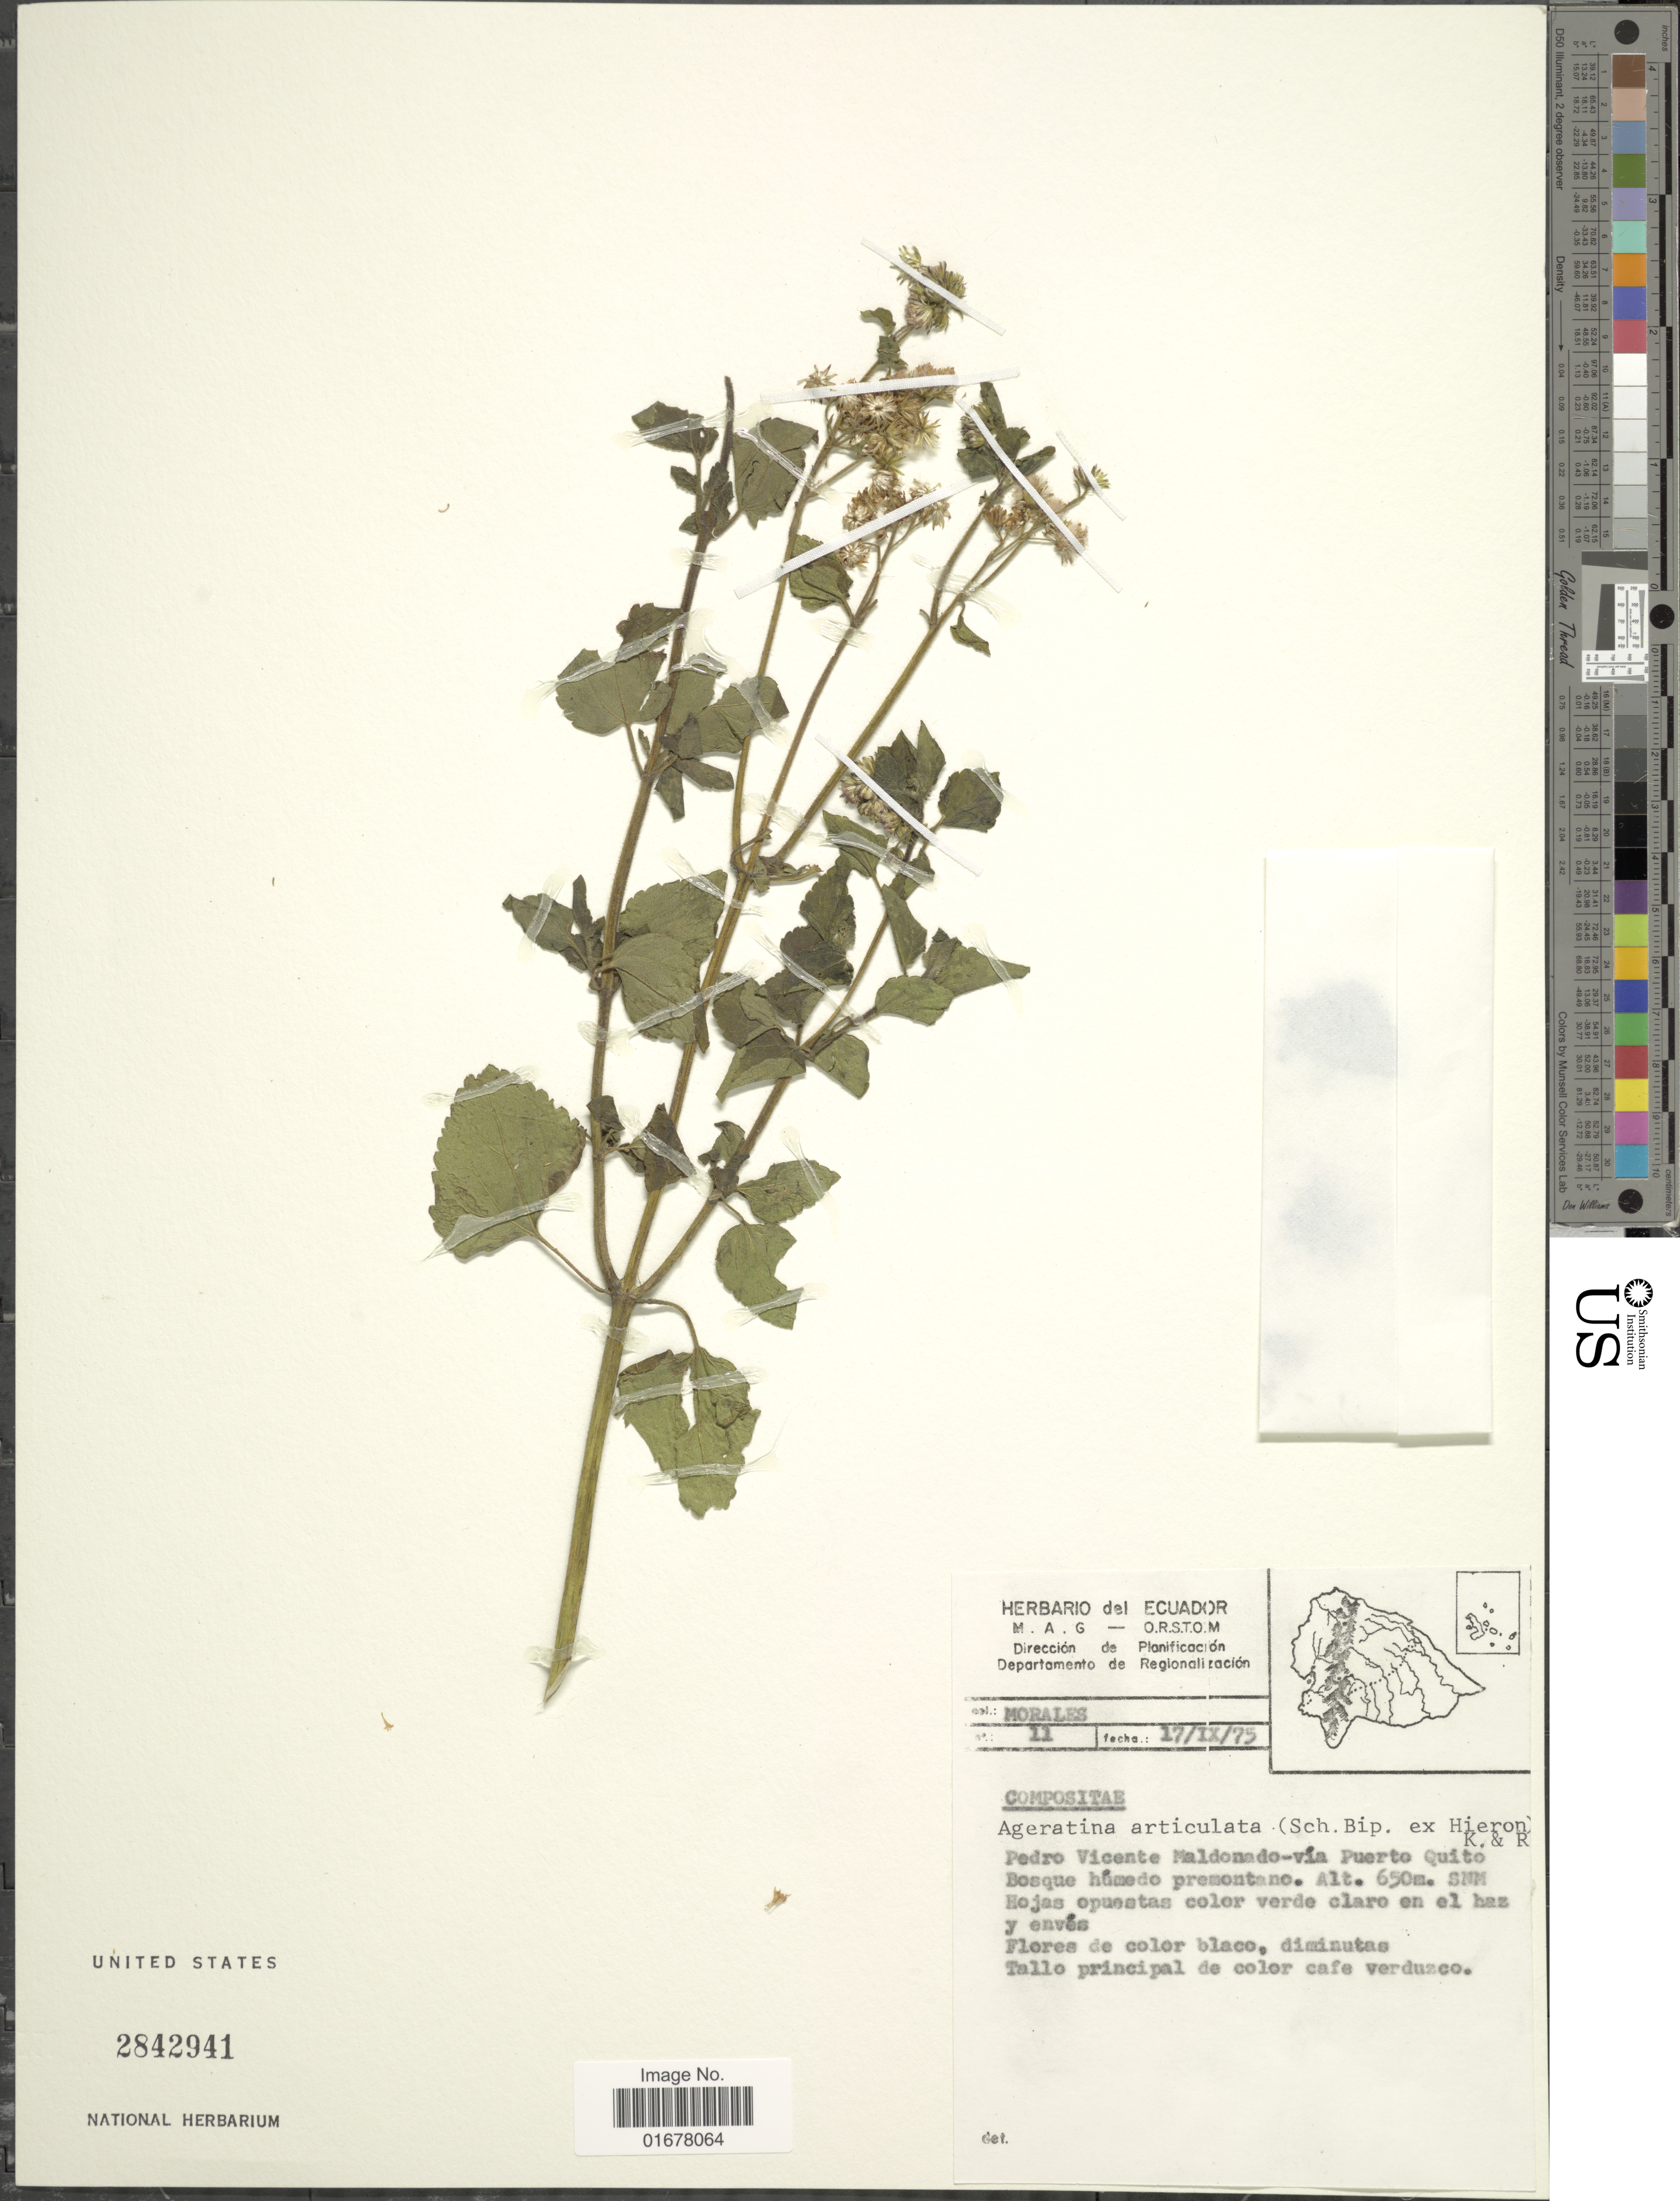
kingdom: Plantae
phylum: Tracheophyta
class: Magnoliopsida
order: Asterales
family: Asteraceae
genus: Ageratina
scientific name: Ageratina rhypodes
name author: (B.L. Rob.) R.M. King & H. Rob.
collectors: Morales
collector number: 11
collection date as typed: Transcribed d/m/y: 17/9/75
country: Ecuador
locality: Pedro Vicente Maldonado-via Puerto Quito Bosque humedo premontano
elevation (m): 650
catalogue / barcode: US 2842941